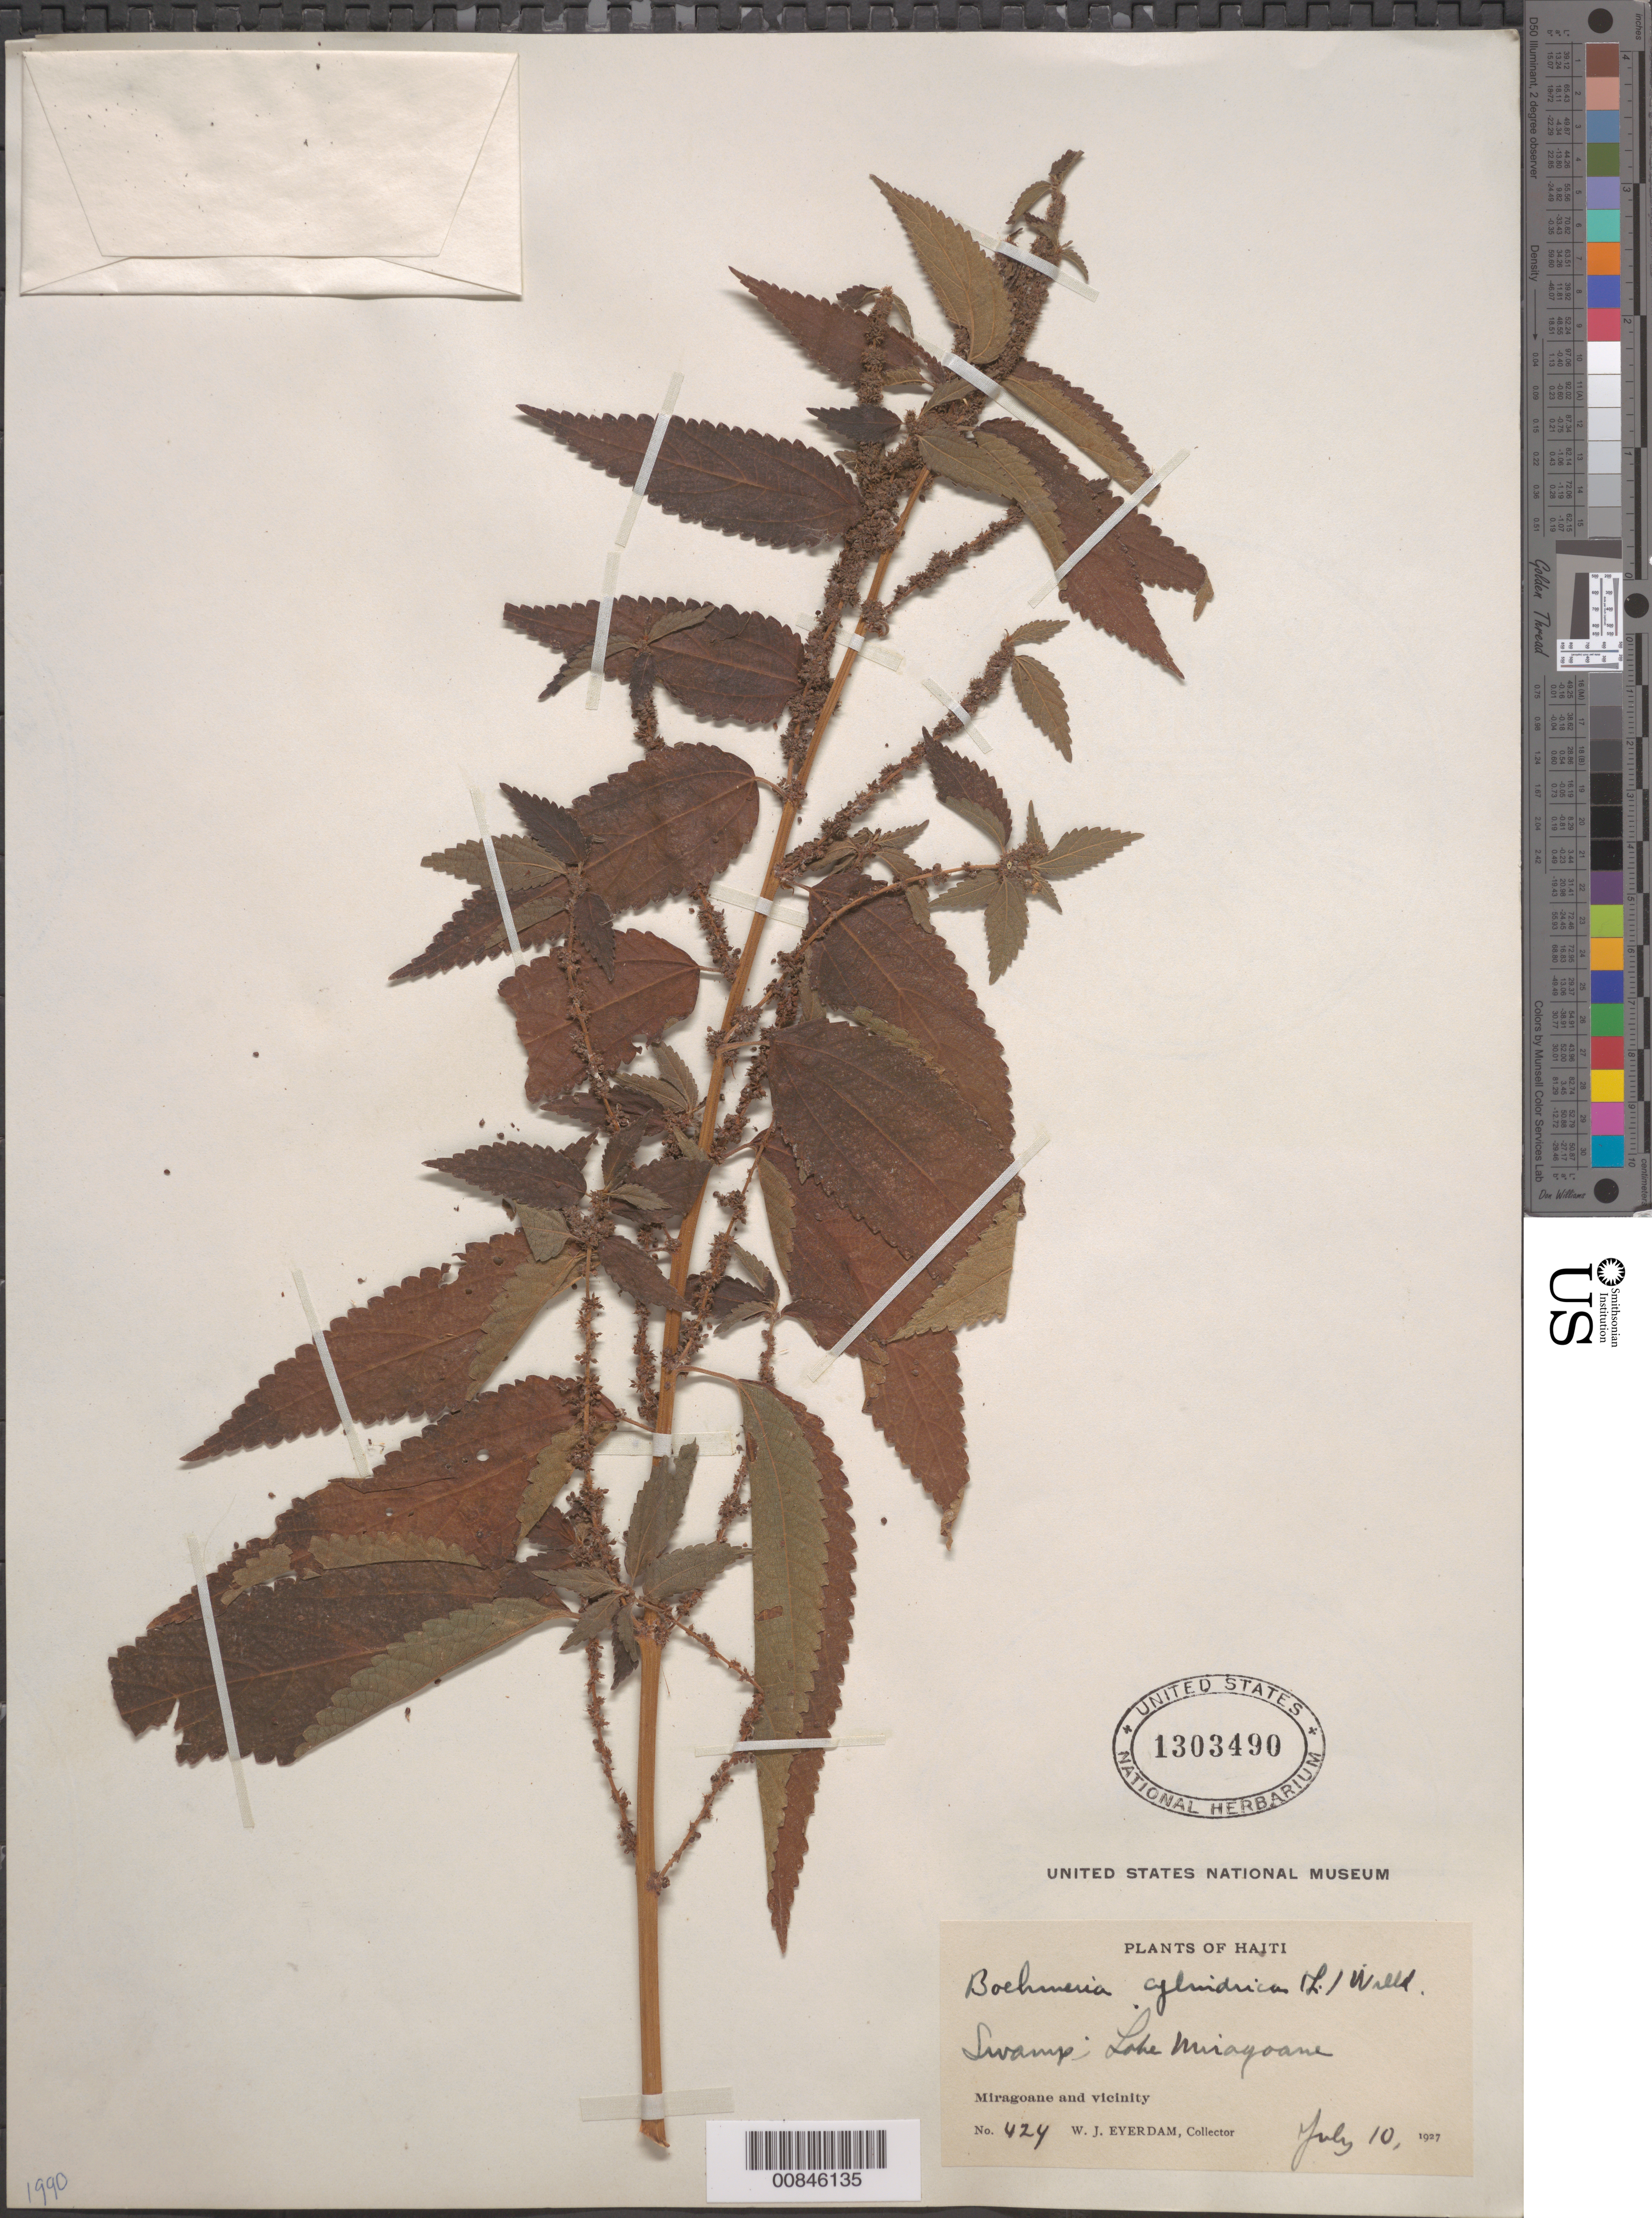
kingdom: Plantae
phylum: Tracheophyta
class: Magnoliopsida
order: Rosales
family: Urticaceae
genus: Boehmeria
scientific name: Boehmeria cylindrica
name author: (L.) Sw.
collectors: W. J. Eyerdam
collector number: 424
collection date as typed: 10 Jul 1927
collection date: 1927-07-10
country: Haiti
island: Hispaniola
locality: Miragoane and vicinity. Lake Miragoane.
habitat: Swamp.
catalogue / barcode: US 1303490